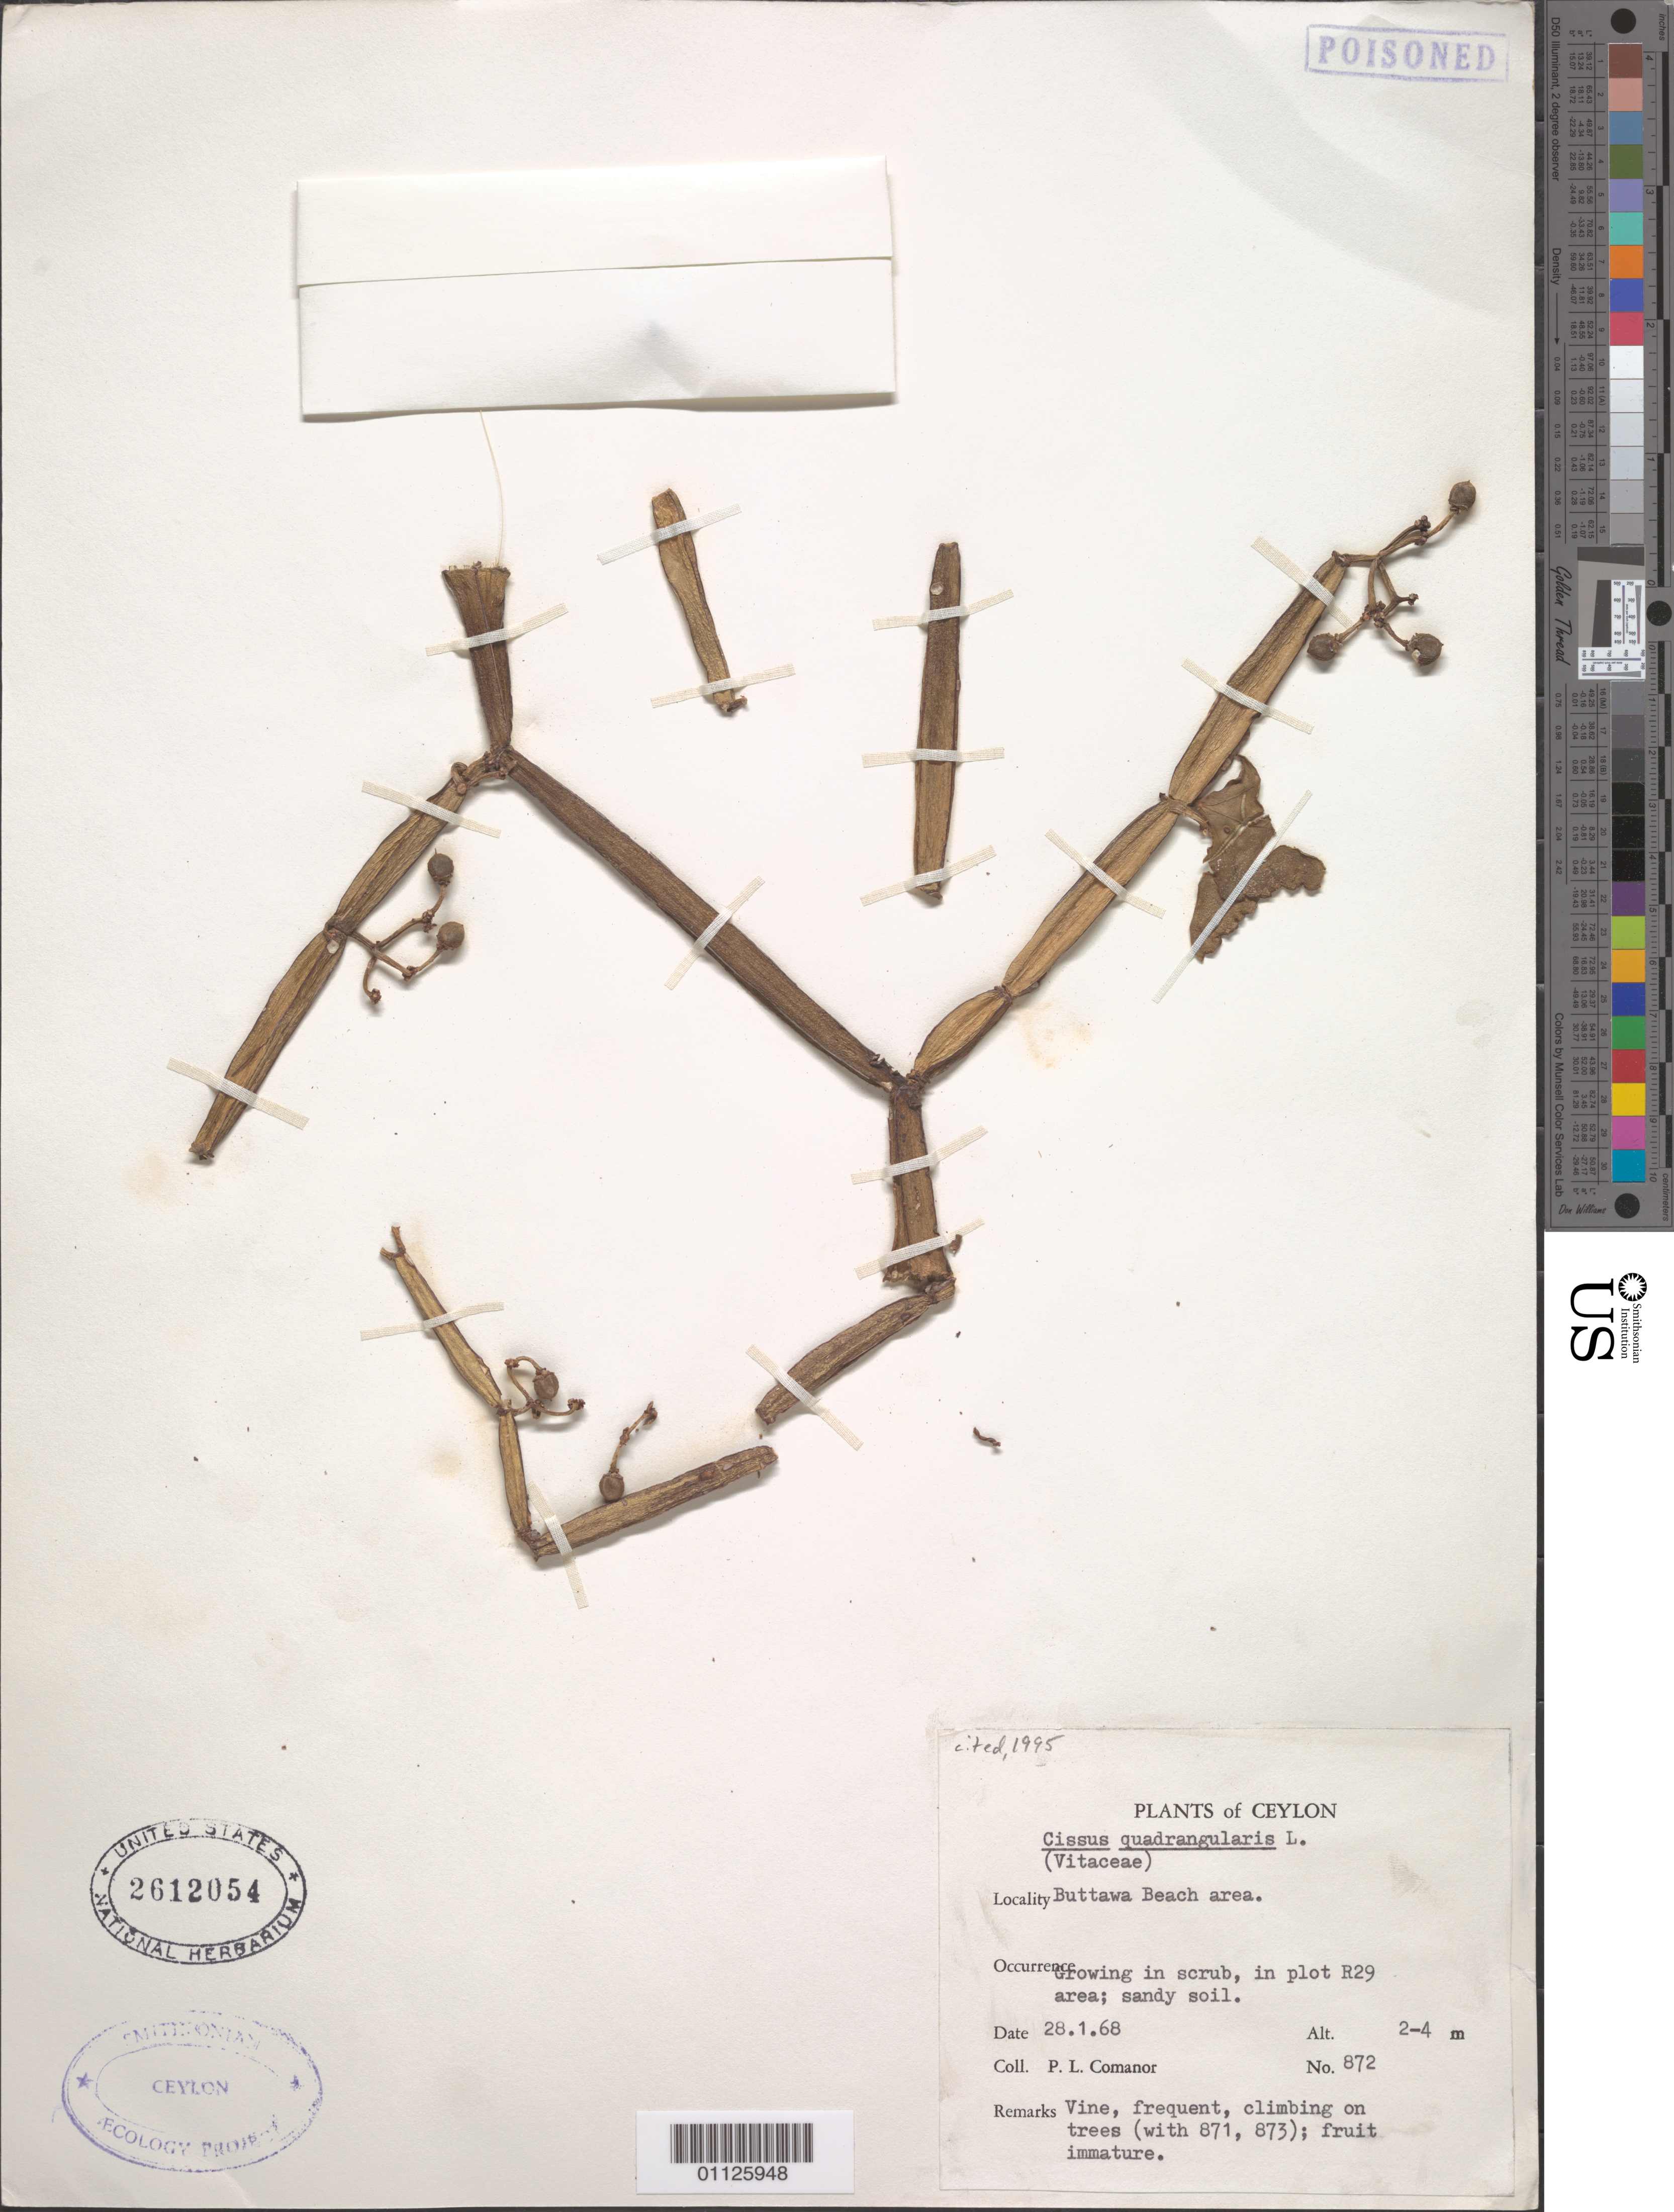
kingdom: Plantae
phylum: Tracheophyta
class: Magnoliopsida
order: Vitales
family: Vitaceae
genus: Cissus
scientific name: Cissus quadrangularis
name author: L.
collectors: P. Comanor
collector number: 872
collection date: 1968-01-28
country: Sri Lanka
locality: Buttawa Beach area.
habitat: Growing in scrub, in plot R 29 area; sandy soil. Vine, frequent, climbing on trees.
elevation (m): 2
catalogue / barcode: US 2612054